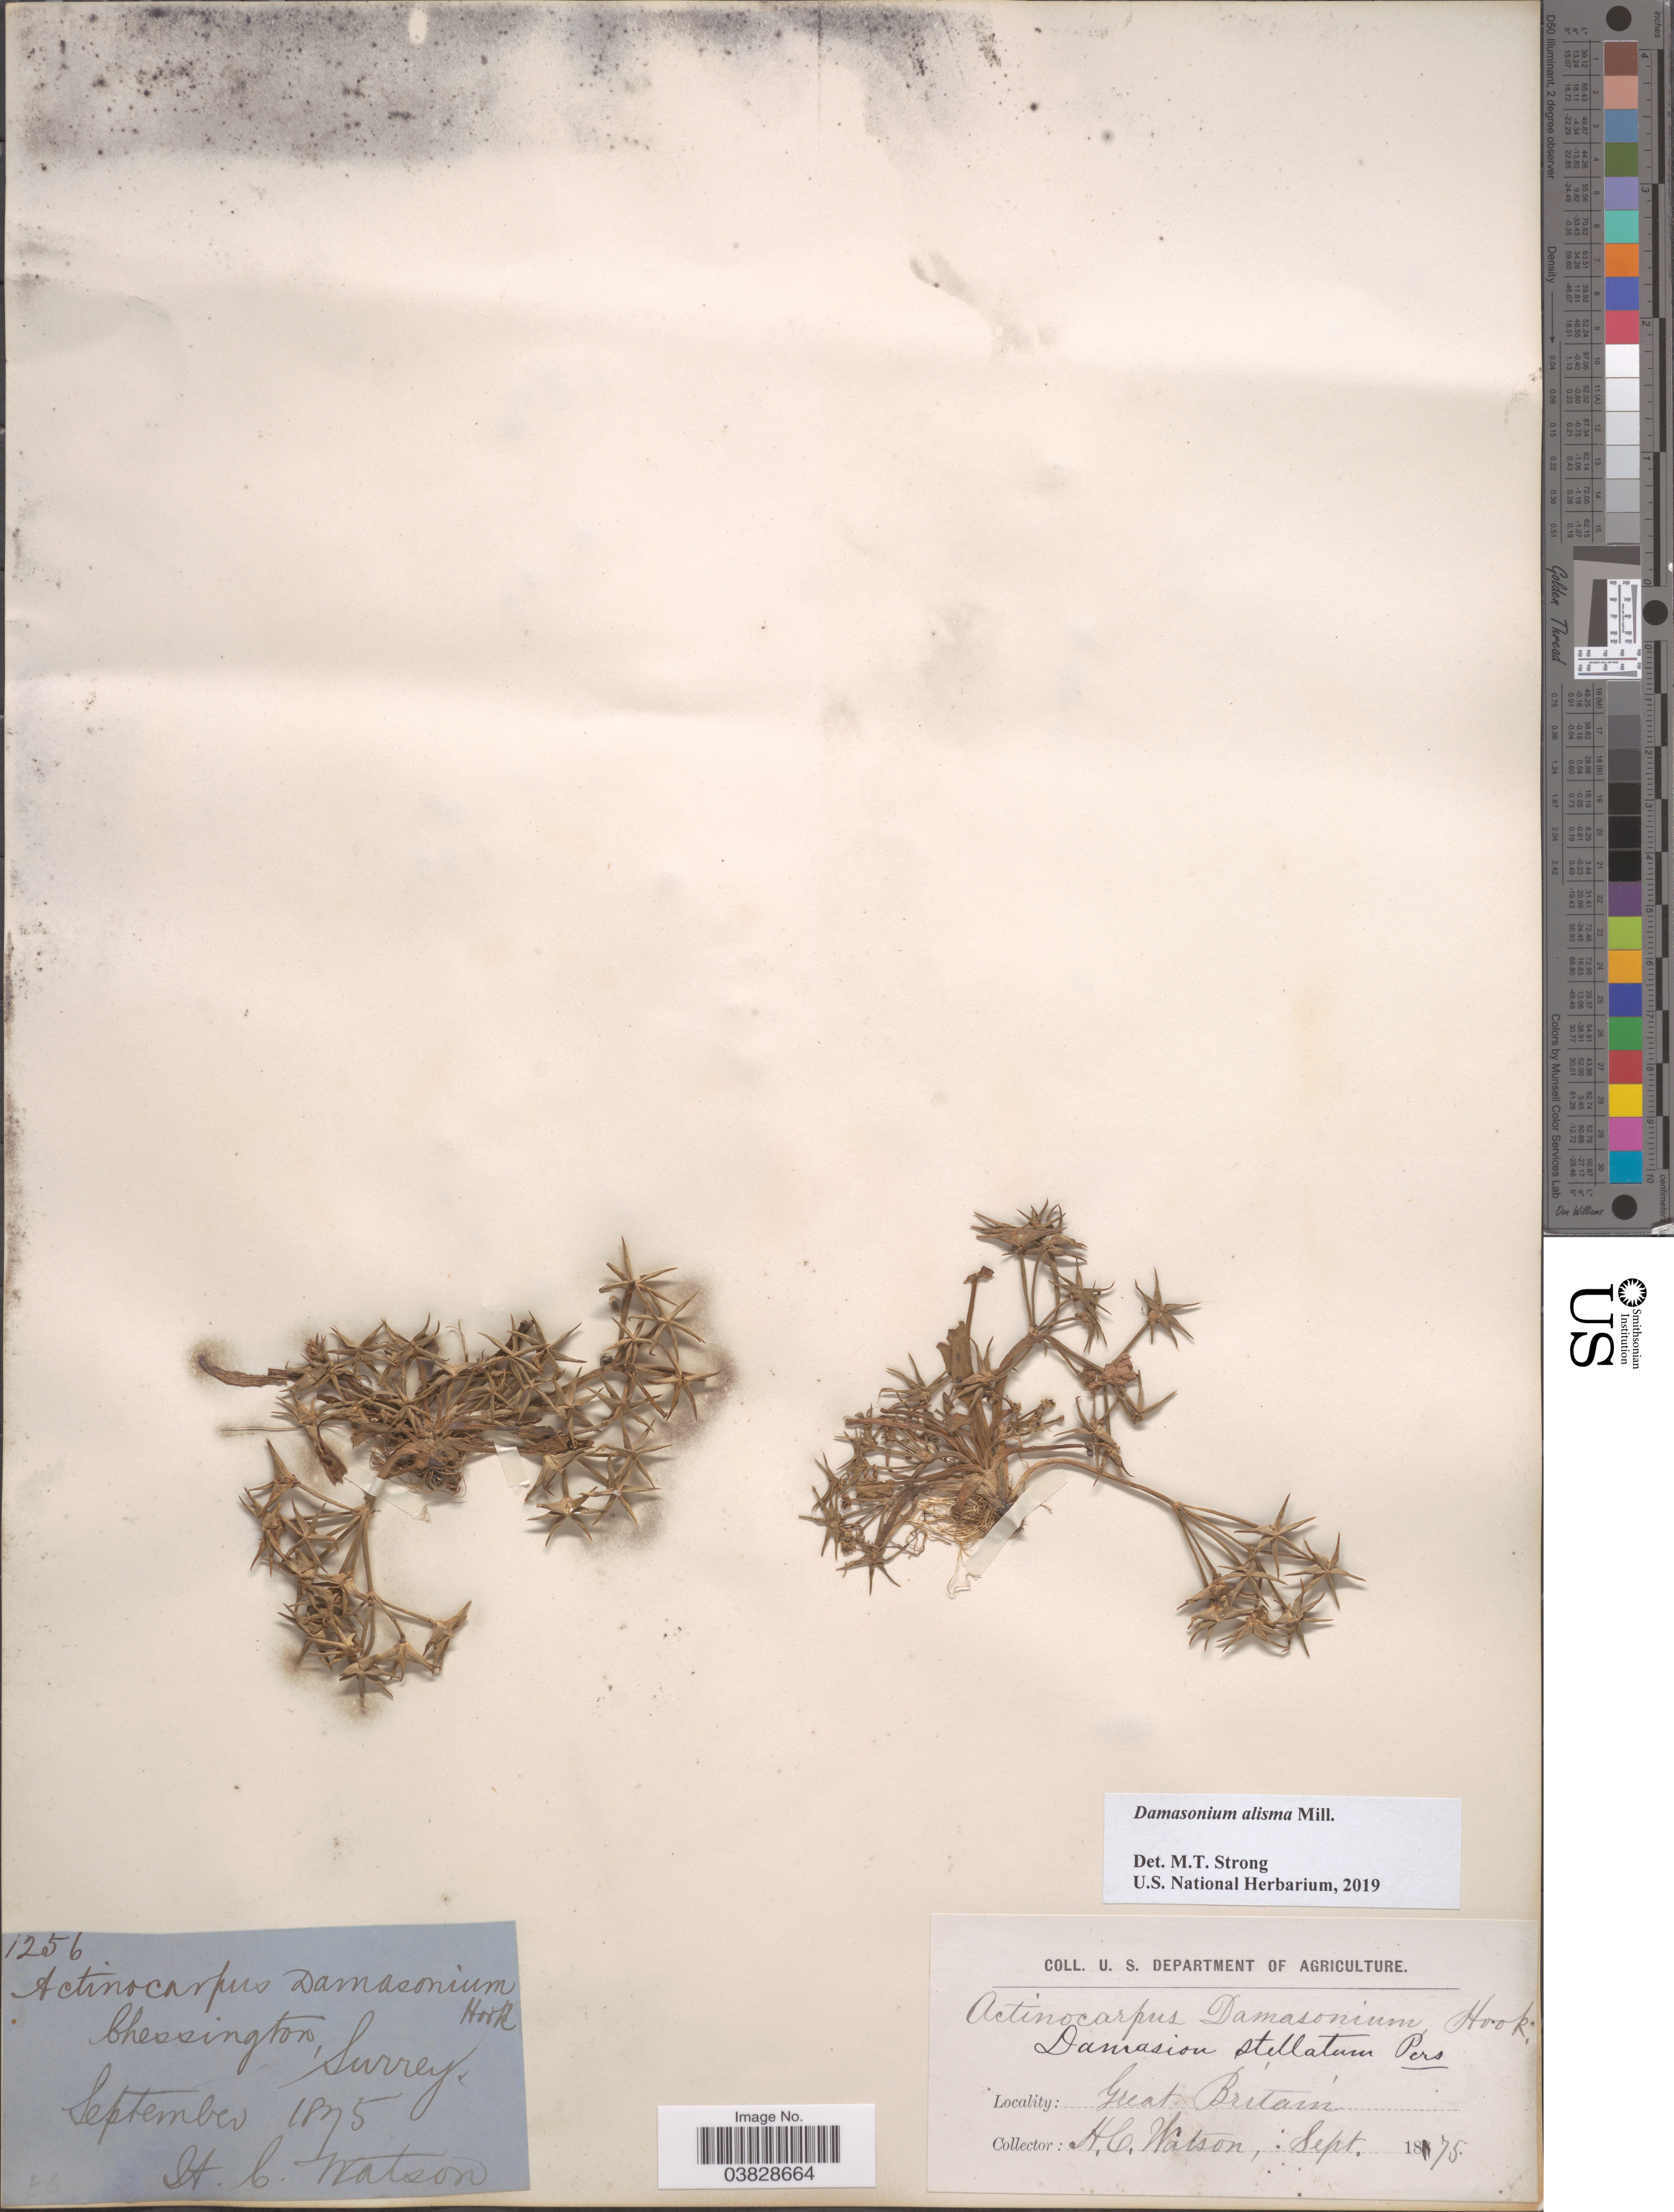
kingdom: Plantae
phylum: Tracheophyta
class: Liliopsida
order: Alismatales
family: Alismataceae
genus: Damasonium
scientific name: Damasonium alisma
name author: Mill.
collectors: H. Watson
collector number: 1256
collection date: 1875-09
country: United Kingdom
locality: Chessington, Surrey. Great Britain.